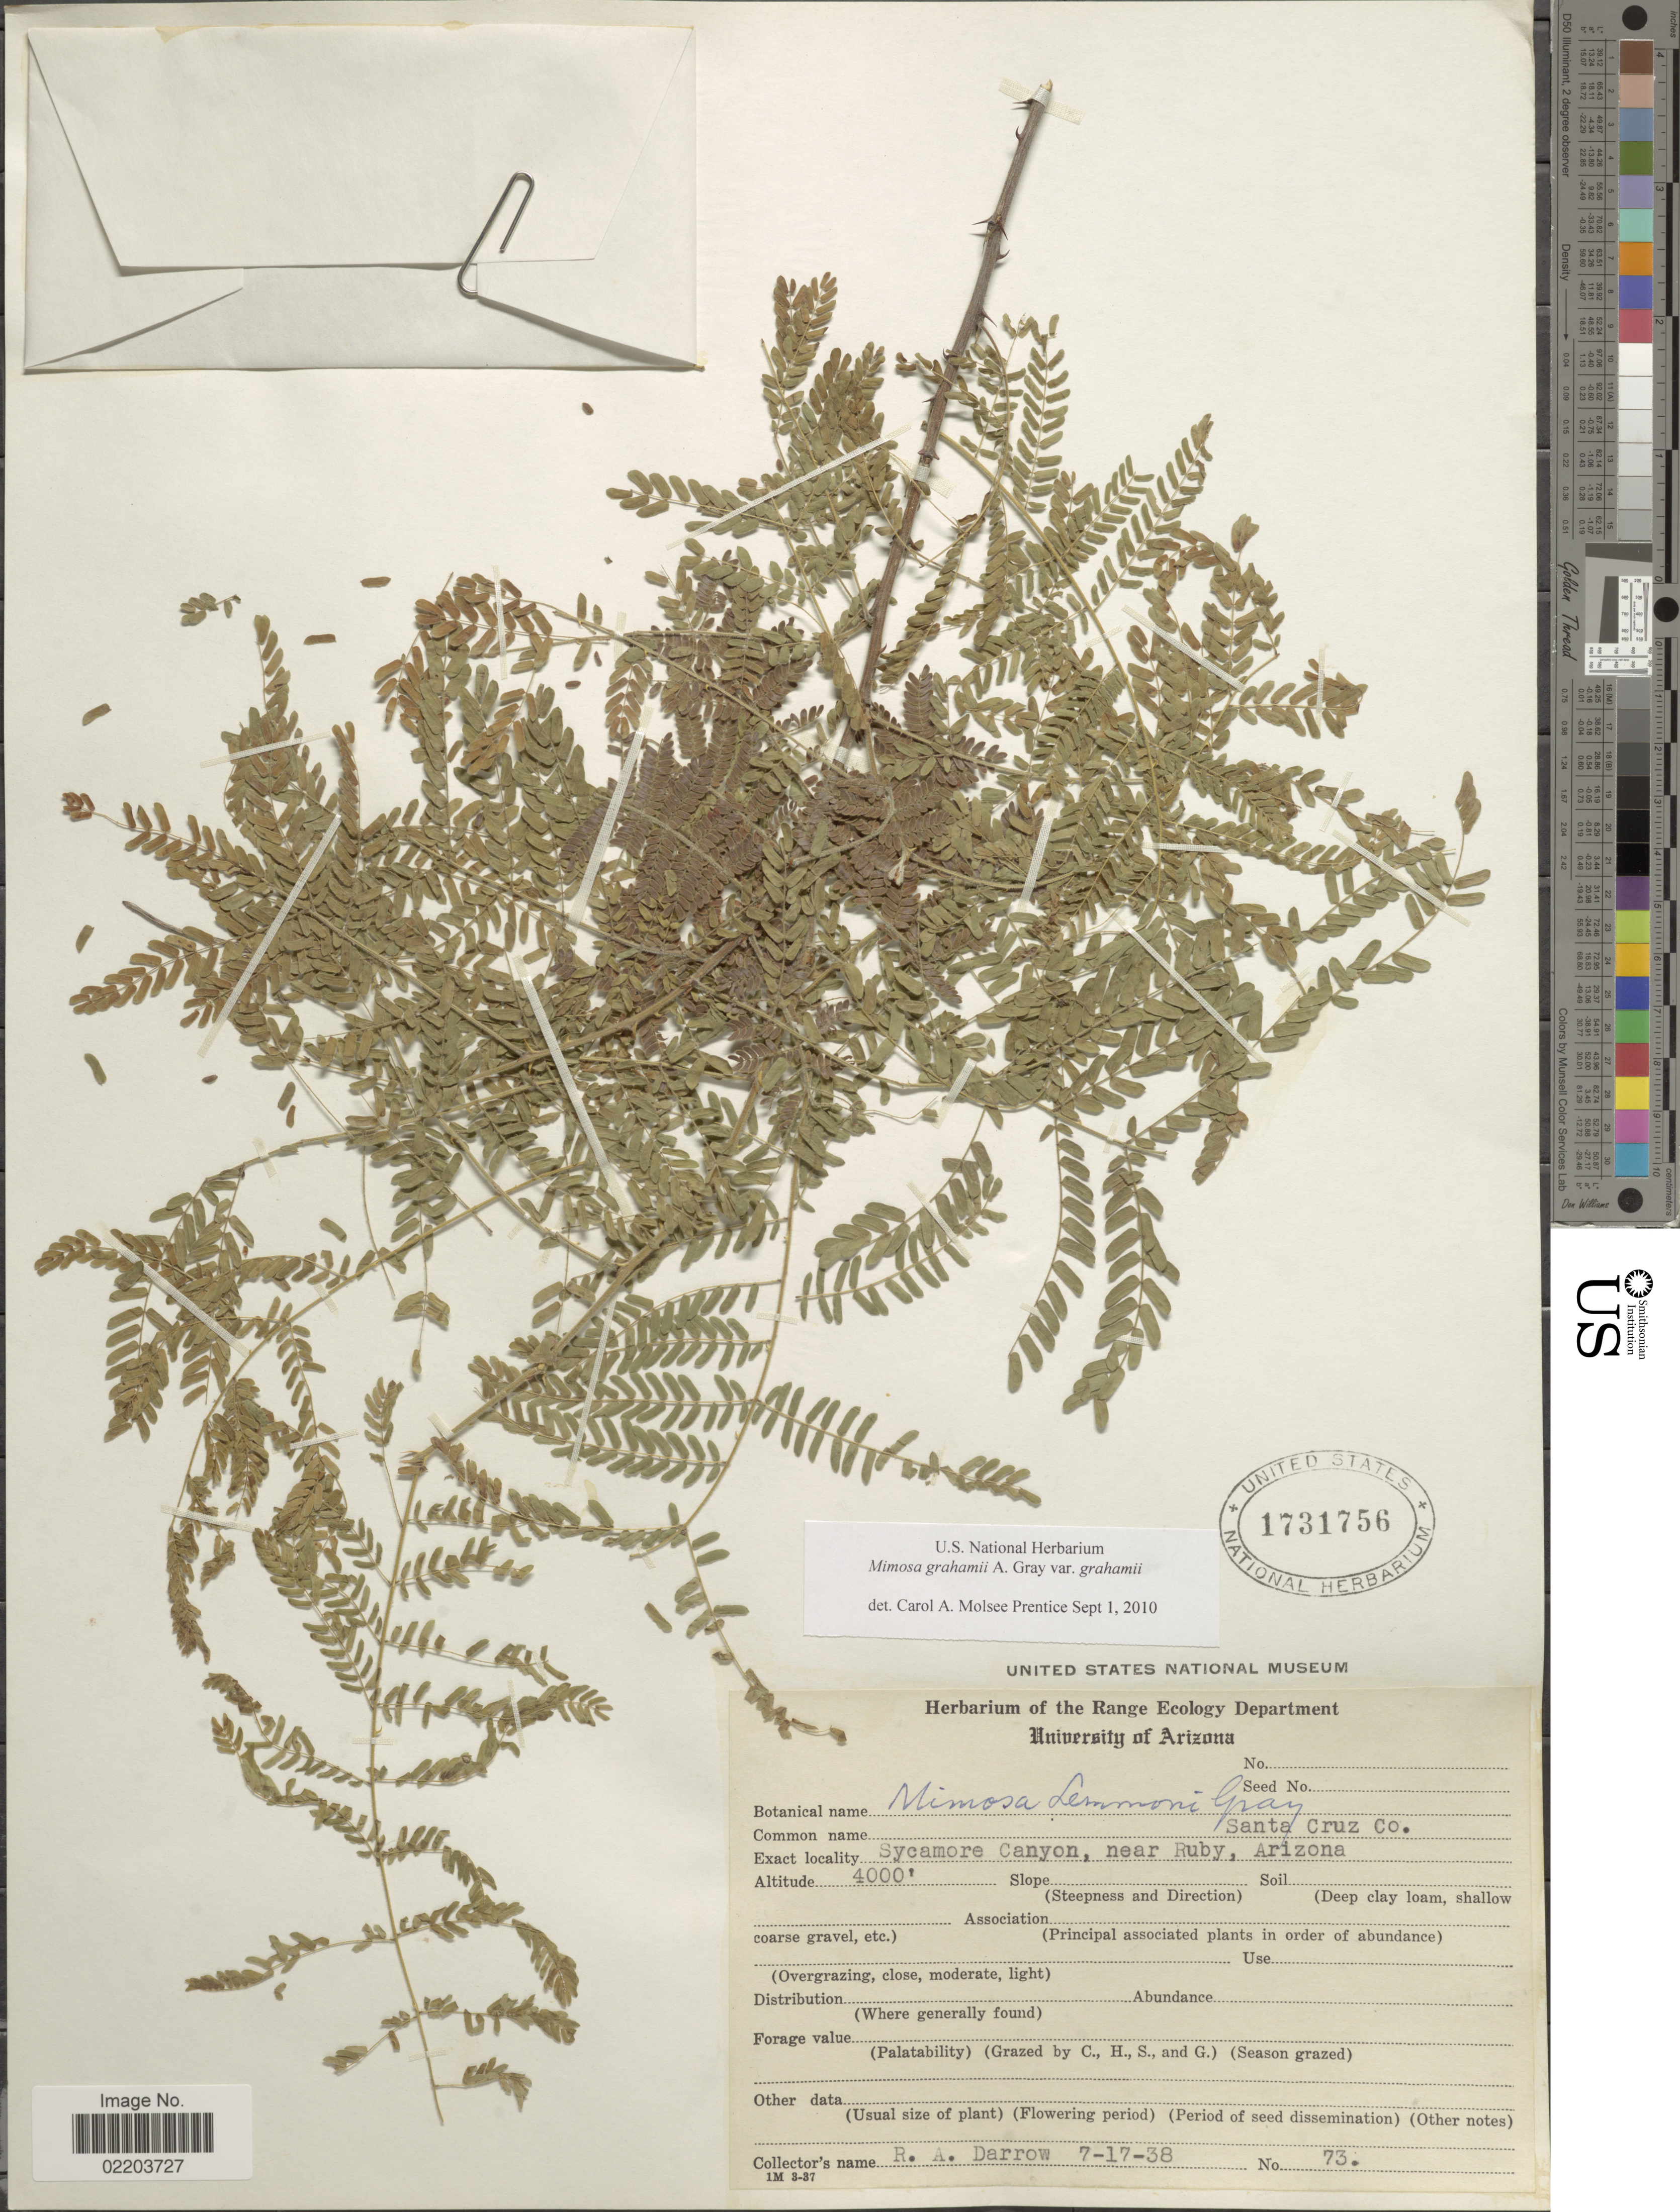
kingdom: Plantae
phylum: Tracheophyta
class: Magnoliopsida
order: Fabales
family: Fabaceae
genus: Mimosa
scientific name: Mimosa grahamii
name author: A. Gray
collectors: R. A. Darrow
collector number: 73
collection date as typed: Transcribed d/m/y: 17/7/38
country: United States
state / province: Arizona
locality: Santa Cruz Co, Sycamore Canyon, near Ruby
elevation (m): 1219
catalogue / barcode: US 1731756